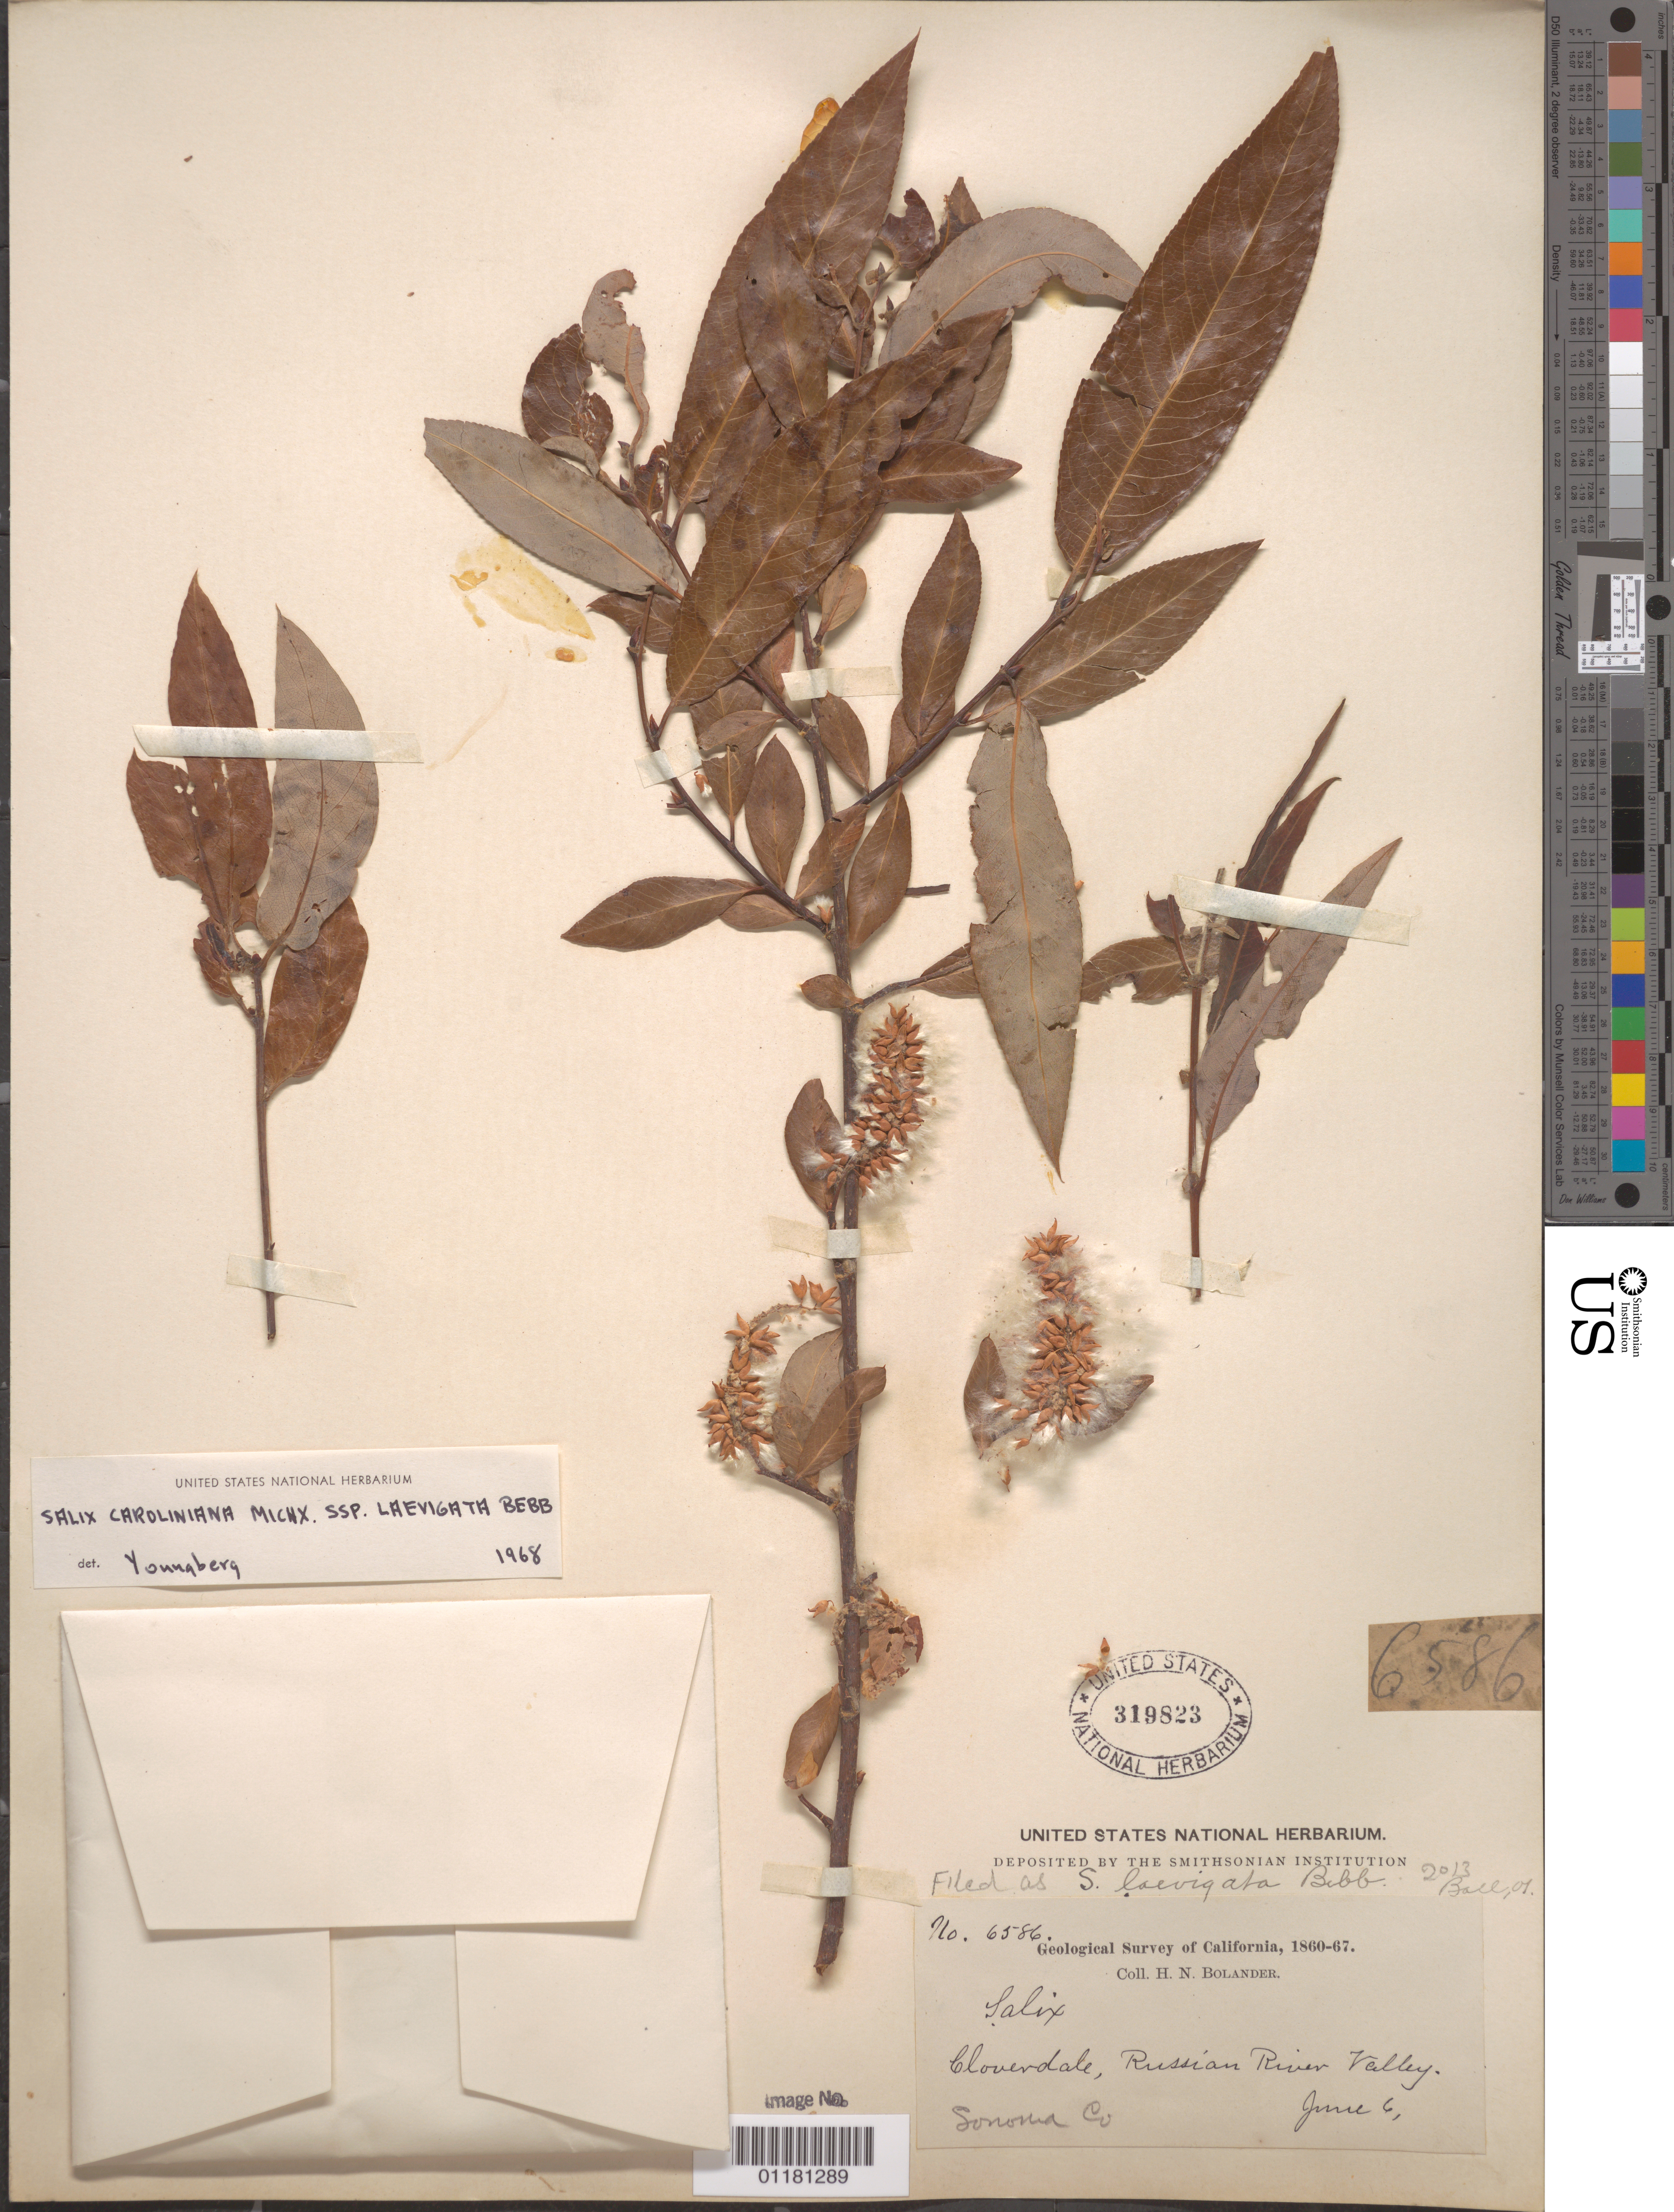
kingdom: Plantae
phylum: Tracheophyta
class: Magnoliopsida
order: Malpighiales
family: Salicaceae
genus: Salix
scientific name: Salix laevigata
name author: Bebb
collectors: H. Bolander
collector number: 6586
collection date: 1860-06-06/1867-06-06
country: United States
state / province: California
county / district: Sonoma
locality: Cloverdale, Russian River Valley.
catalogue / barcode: US 319823